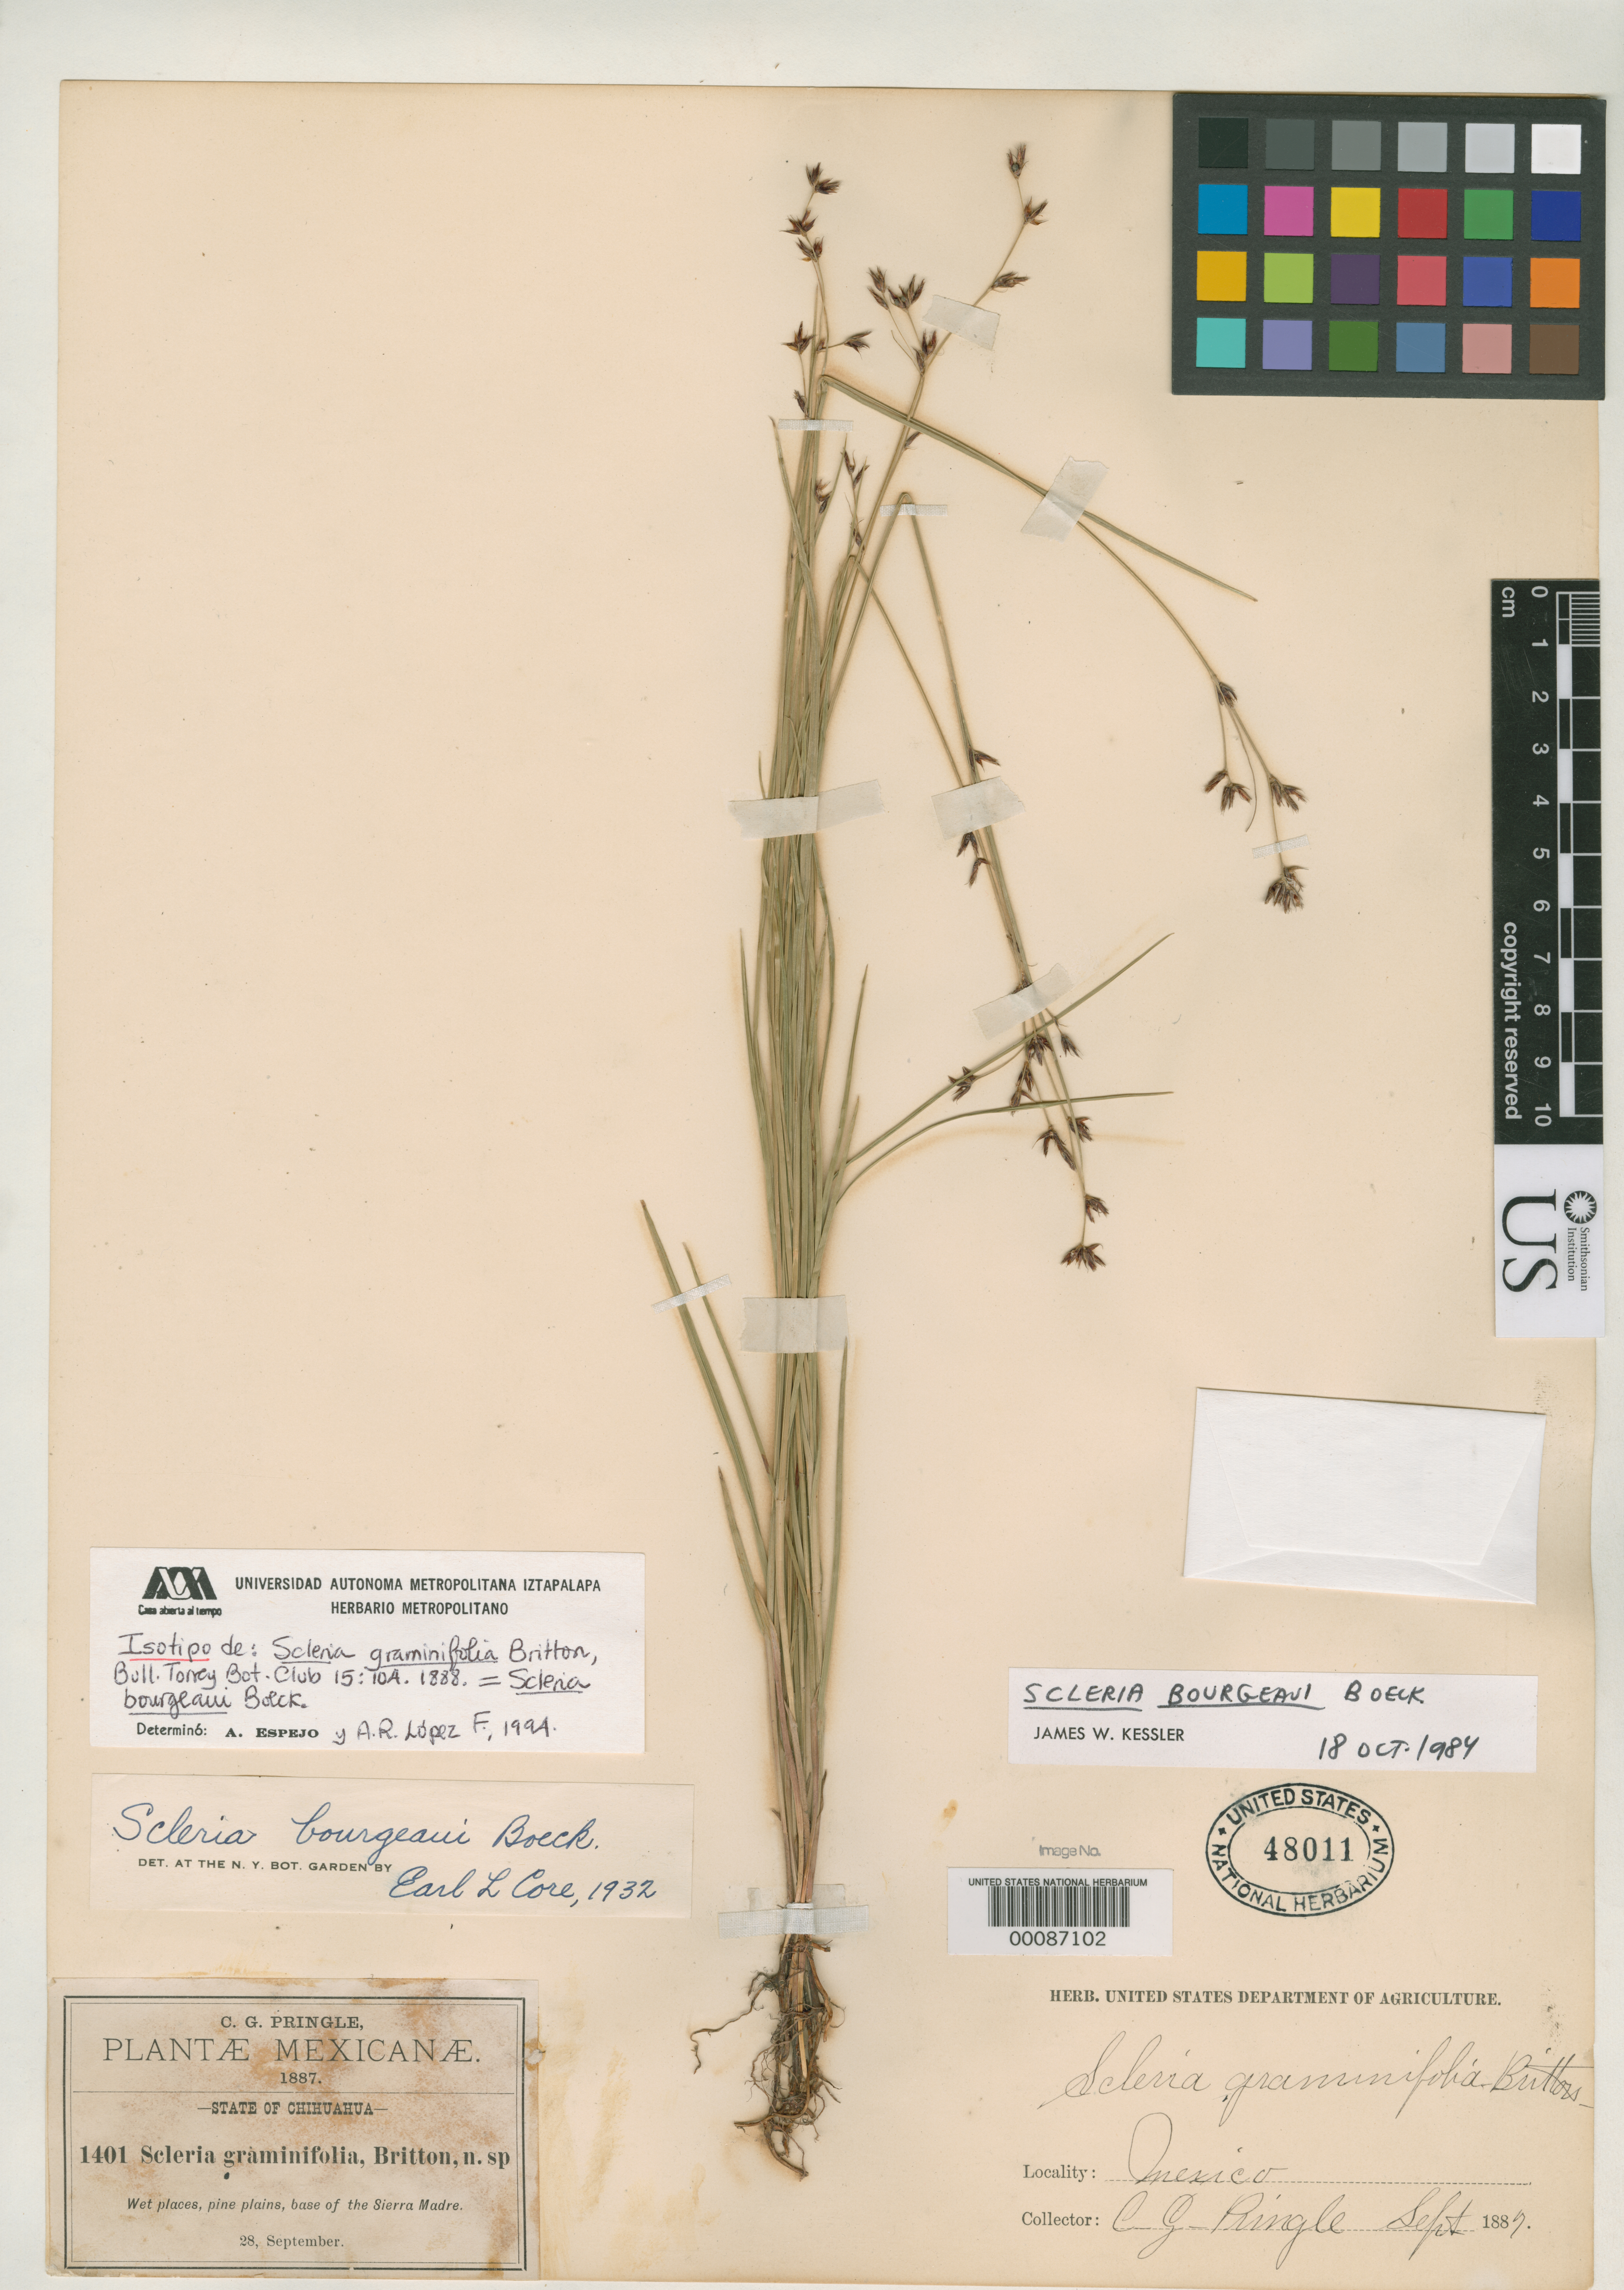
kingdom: Plantae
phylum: Tracheophyta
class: Liliopsida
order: Poales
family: Cyperaceae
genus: Scleria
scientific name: Scleria graminifolia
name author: Britton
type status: Isotype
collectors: C. G. Pringle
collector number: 1401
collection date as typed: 28 Sep 1887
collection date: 1887-09-28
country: Mexico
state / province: Chihuahua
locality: Base of the Sierra Madre.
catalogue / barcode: US 48011